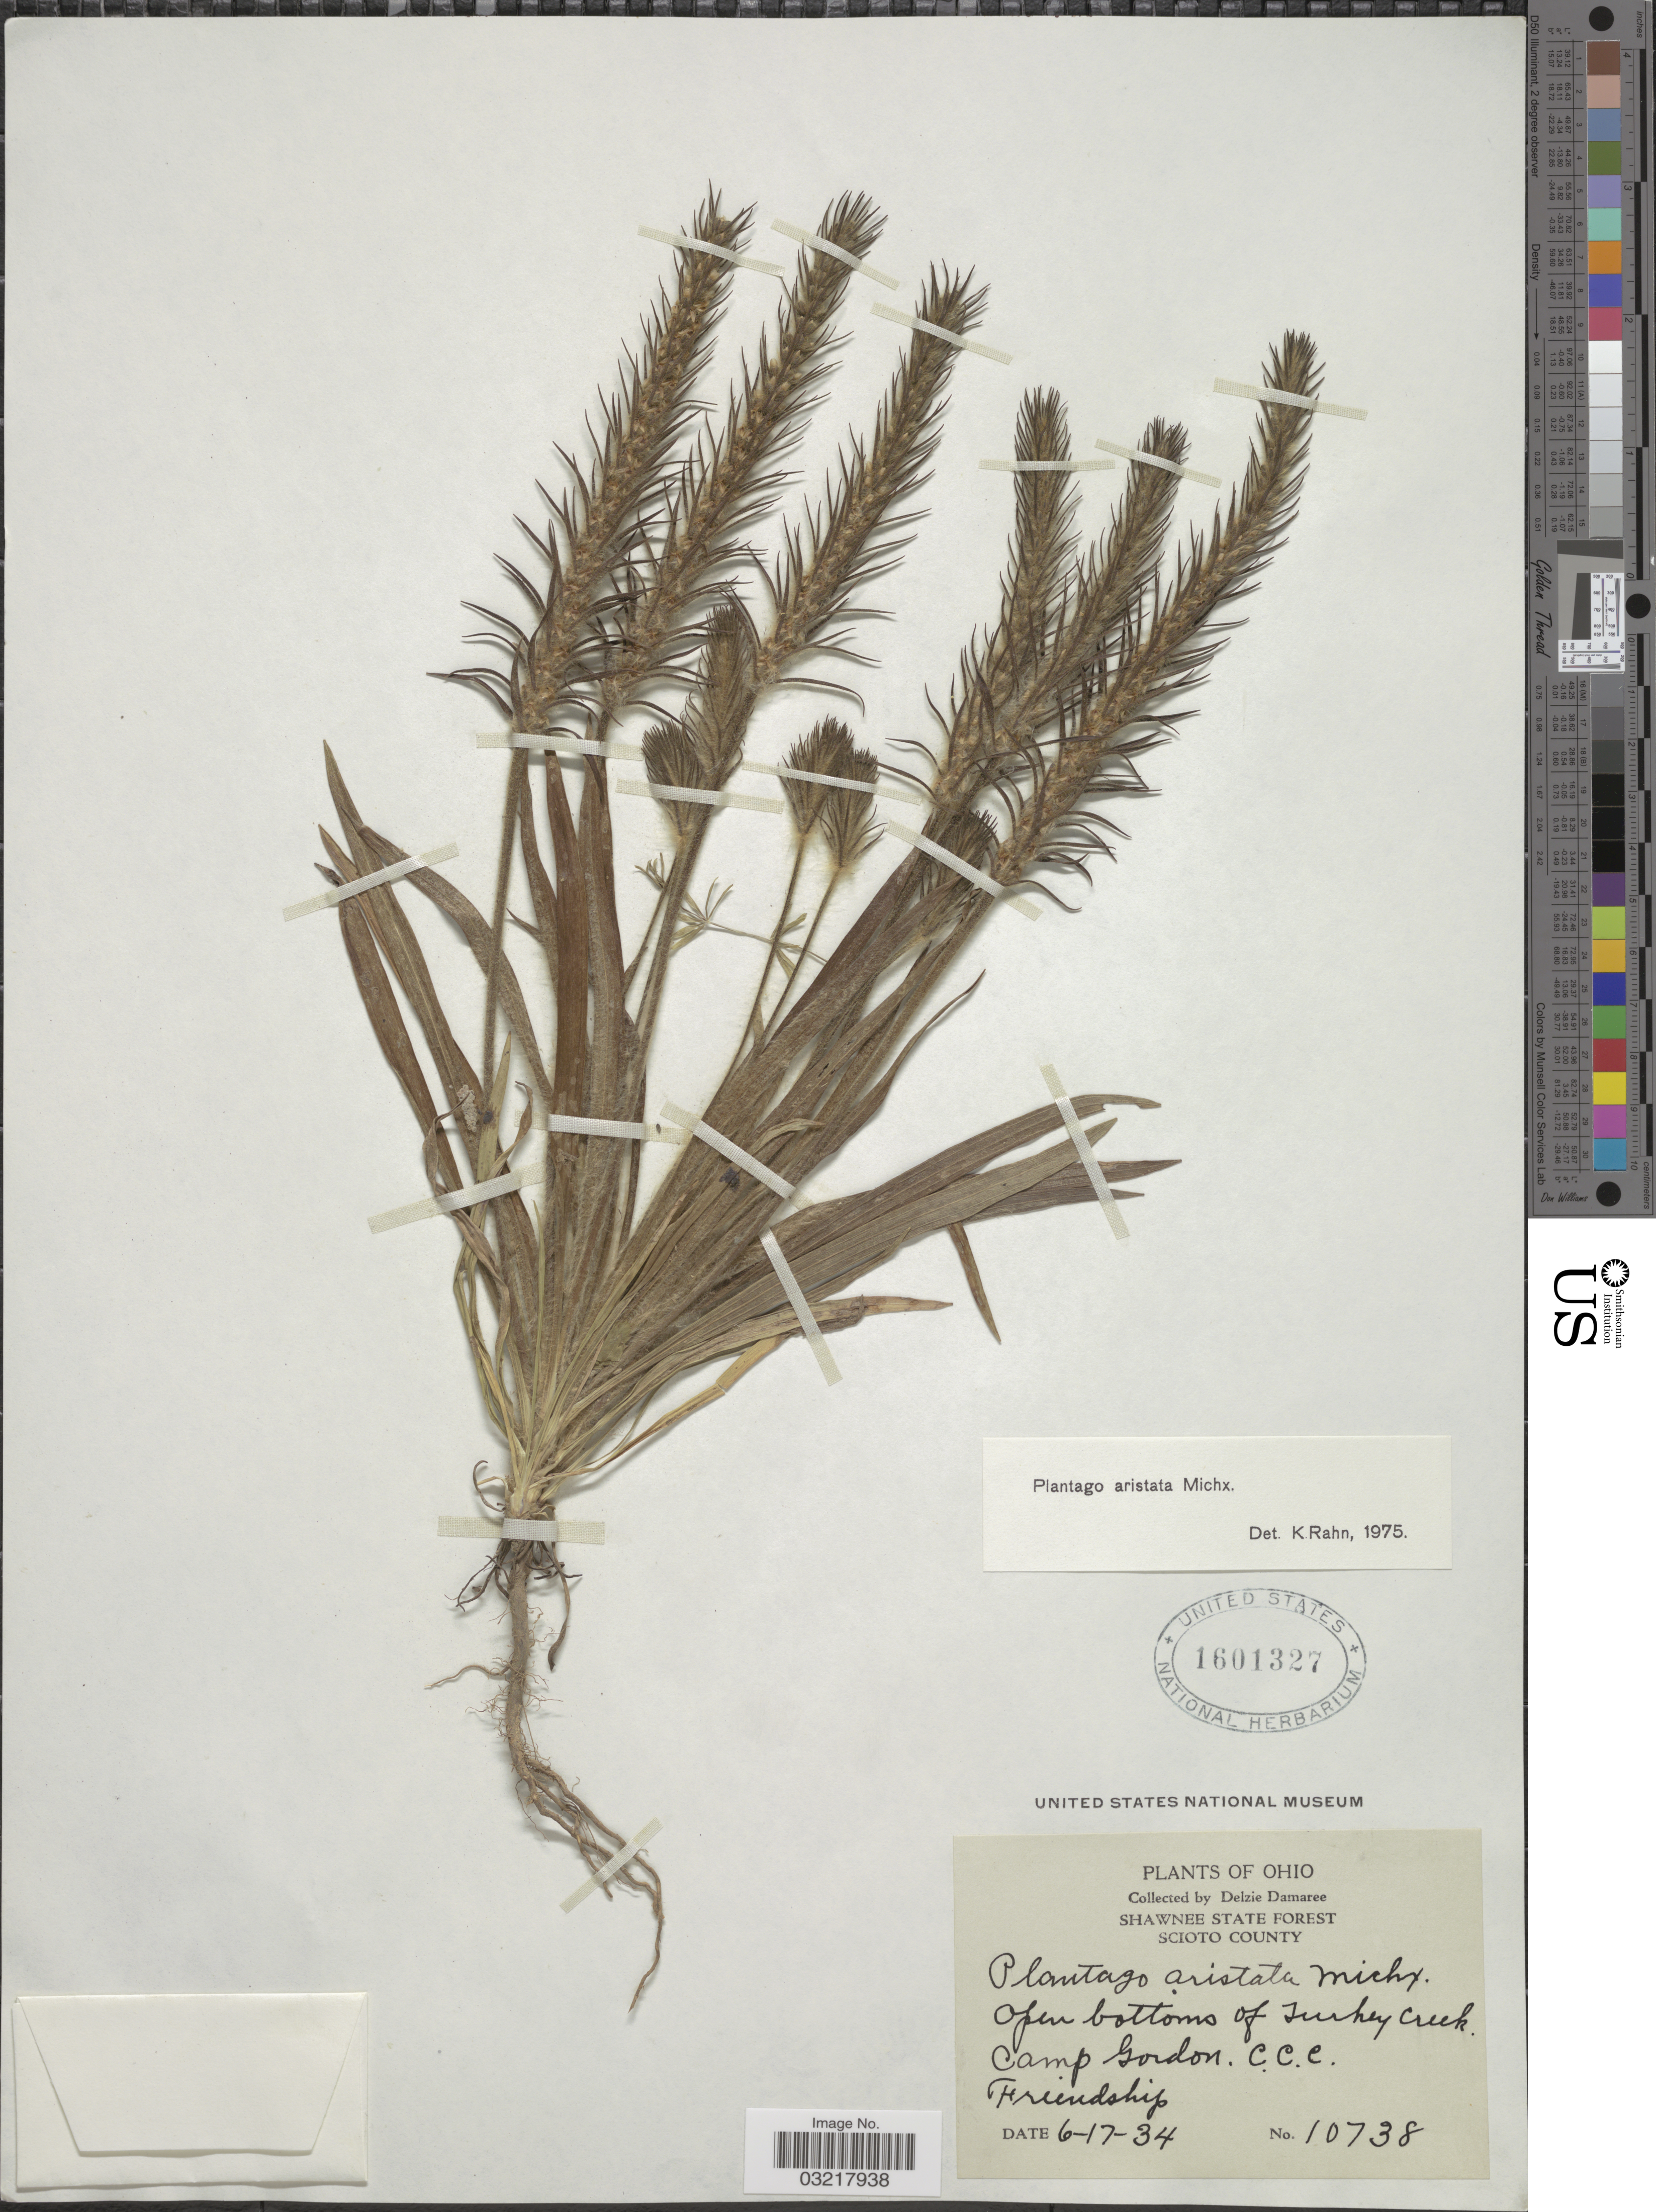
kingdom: Plantae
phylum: Tracheophyta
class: Magnoliopsida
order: Lamiales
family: Plantaginaceae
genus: Plantago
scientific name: Plantago aristata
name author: Michx.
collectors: D. Damaree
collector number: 10738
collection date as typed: Transcribed d/m/y: 17/6/34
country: United States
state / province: Ohio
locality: Shawnee State Forest. Scioto County. Open bottoms of Turkey Creek. Camp Gordon. C.C.C. Friendship.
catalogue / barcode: US 1601327